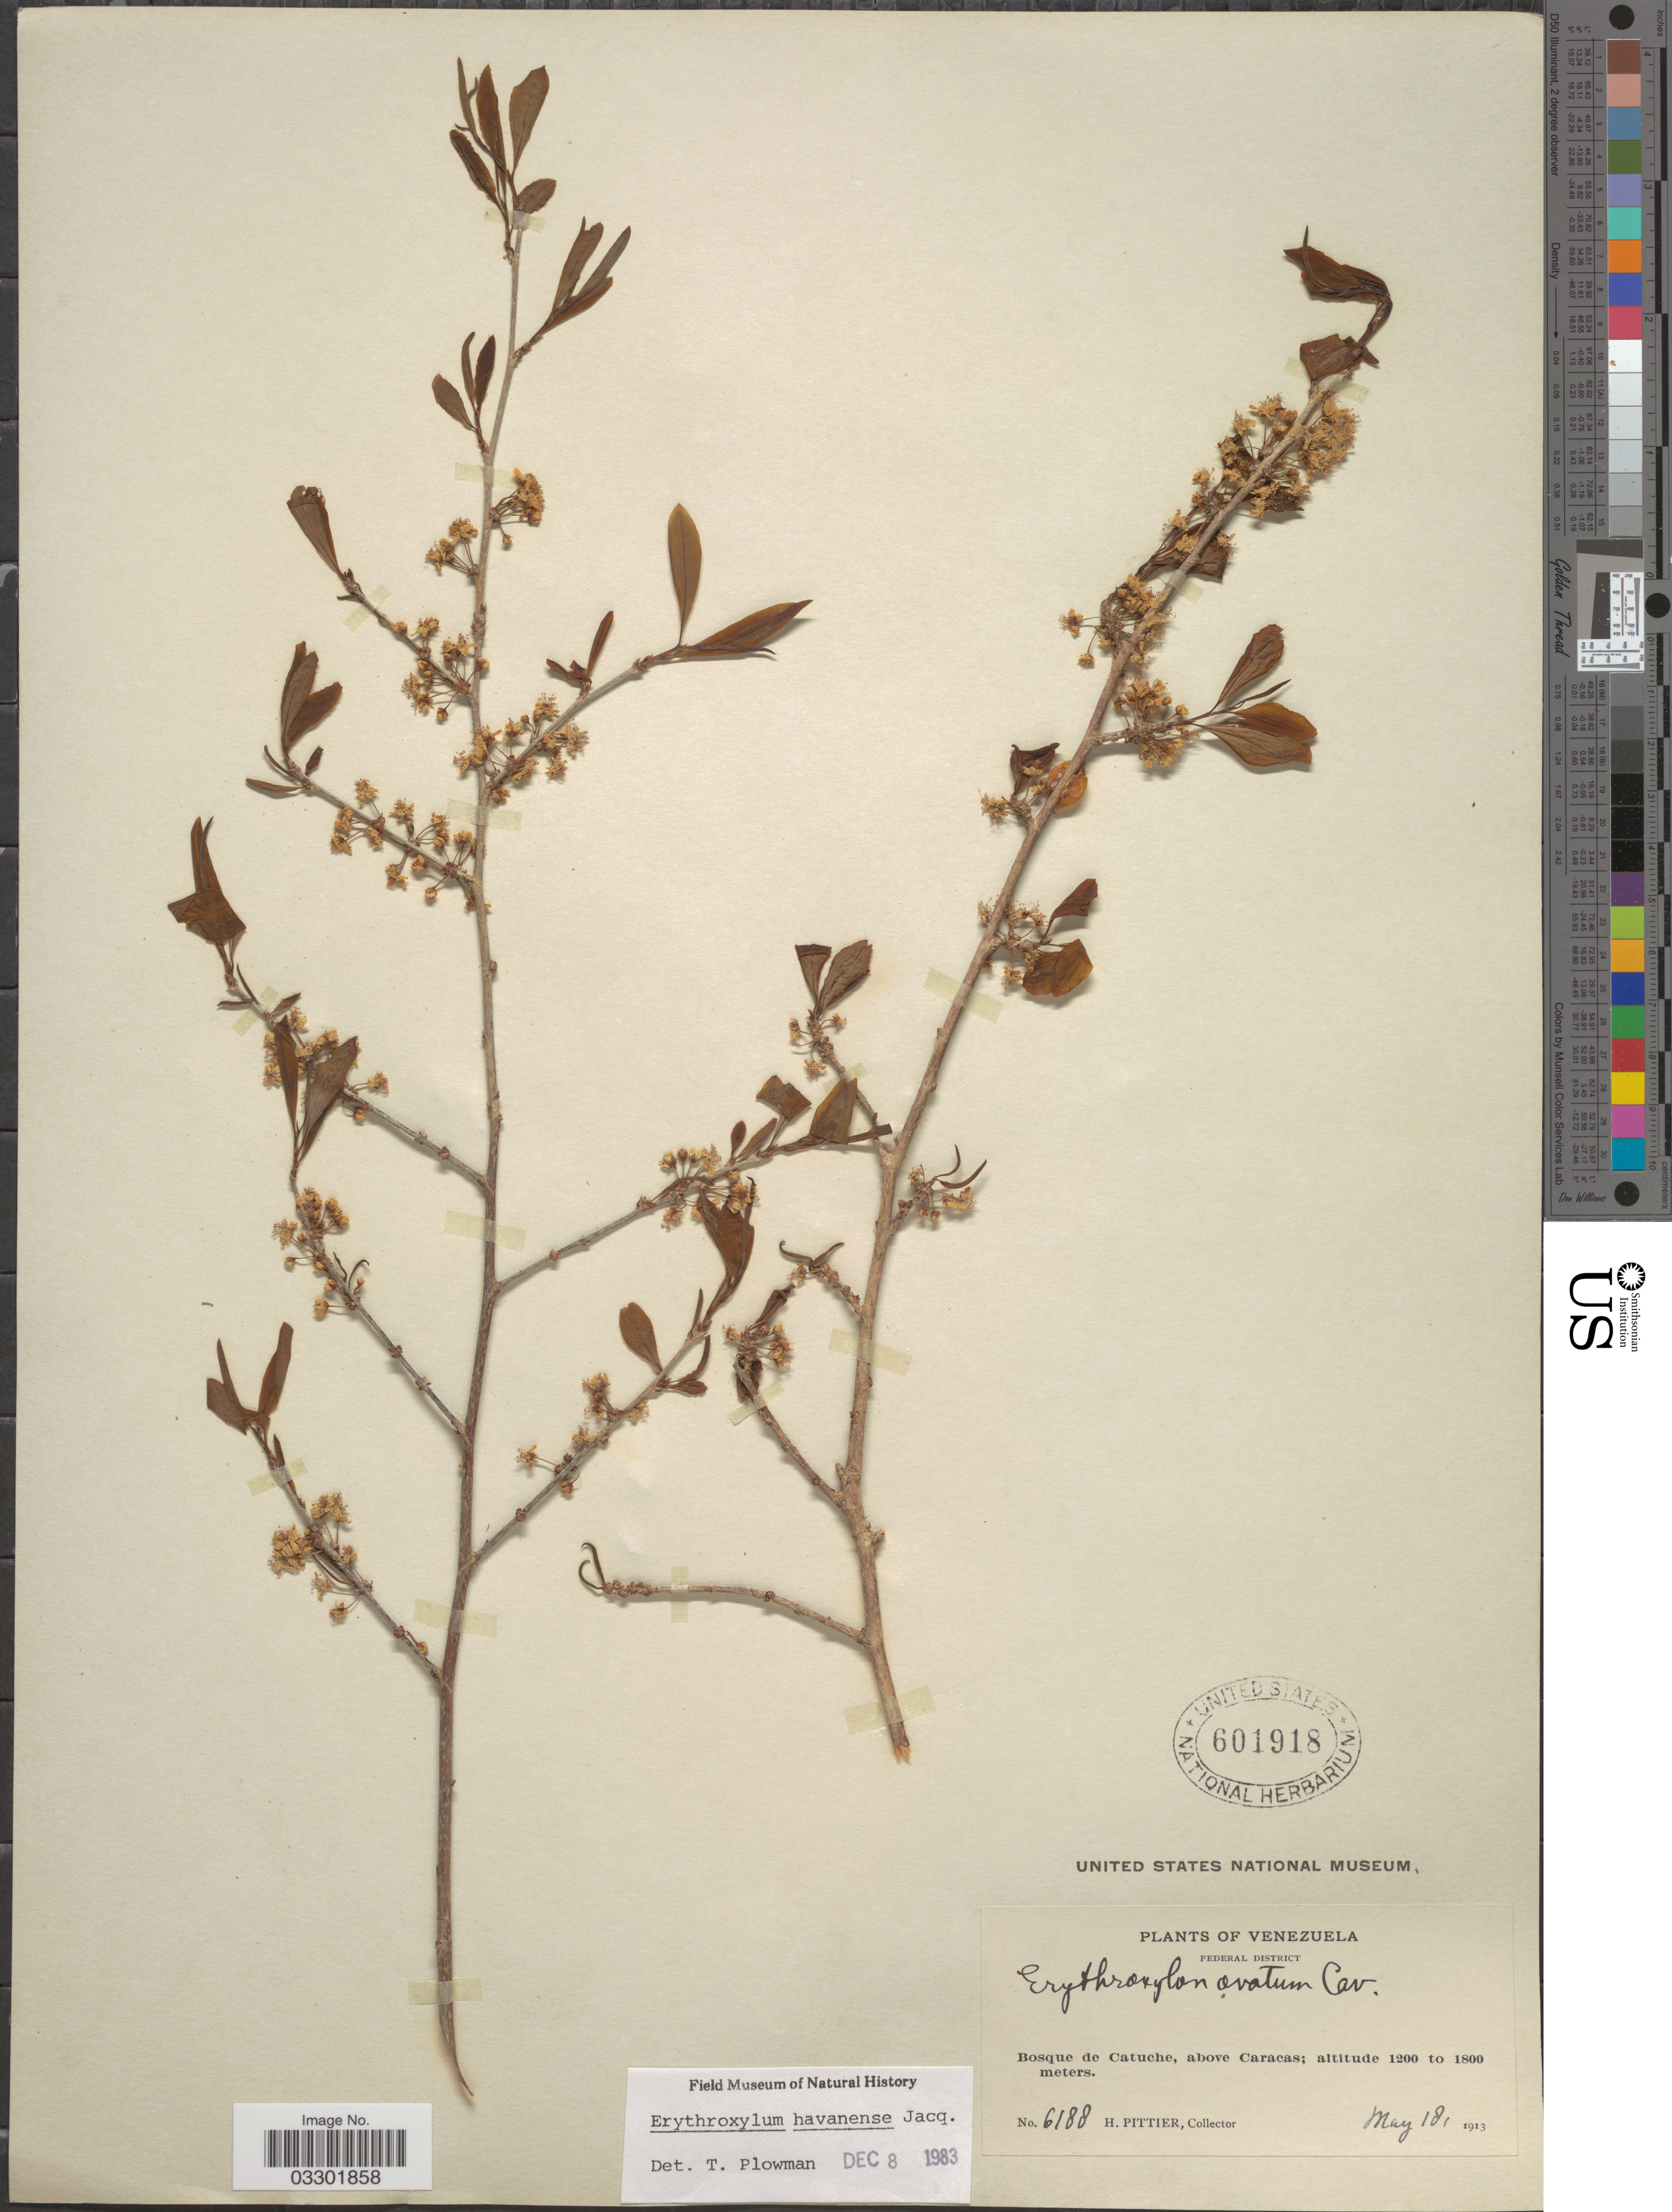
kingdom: Plantae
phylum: Tracheophyta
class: Magnoliopsida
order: Malpighiales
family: Erythroxylaceae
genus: Erythroxylum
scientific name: Erythroxylum havanense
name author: Jacq.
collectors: H. F. Pittier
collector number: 6188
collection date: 1913-05-18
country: Venezuela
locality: Federal District. Bosque de Catuche, above Caracas.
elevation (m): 1200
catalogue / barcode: US 601918